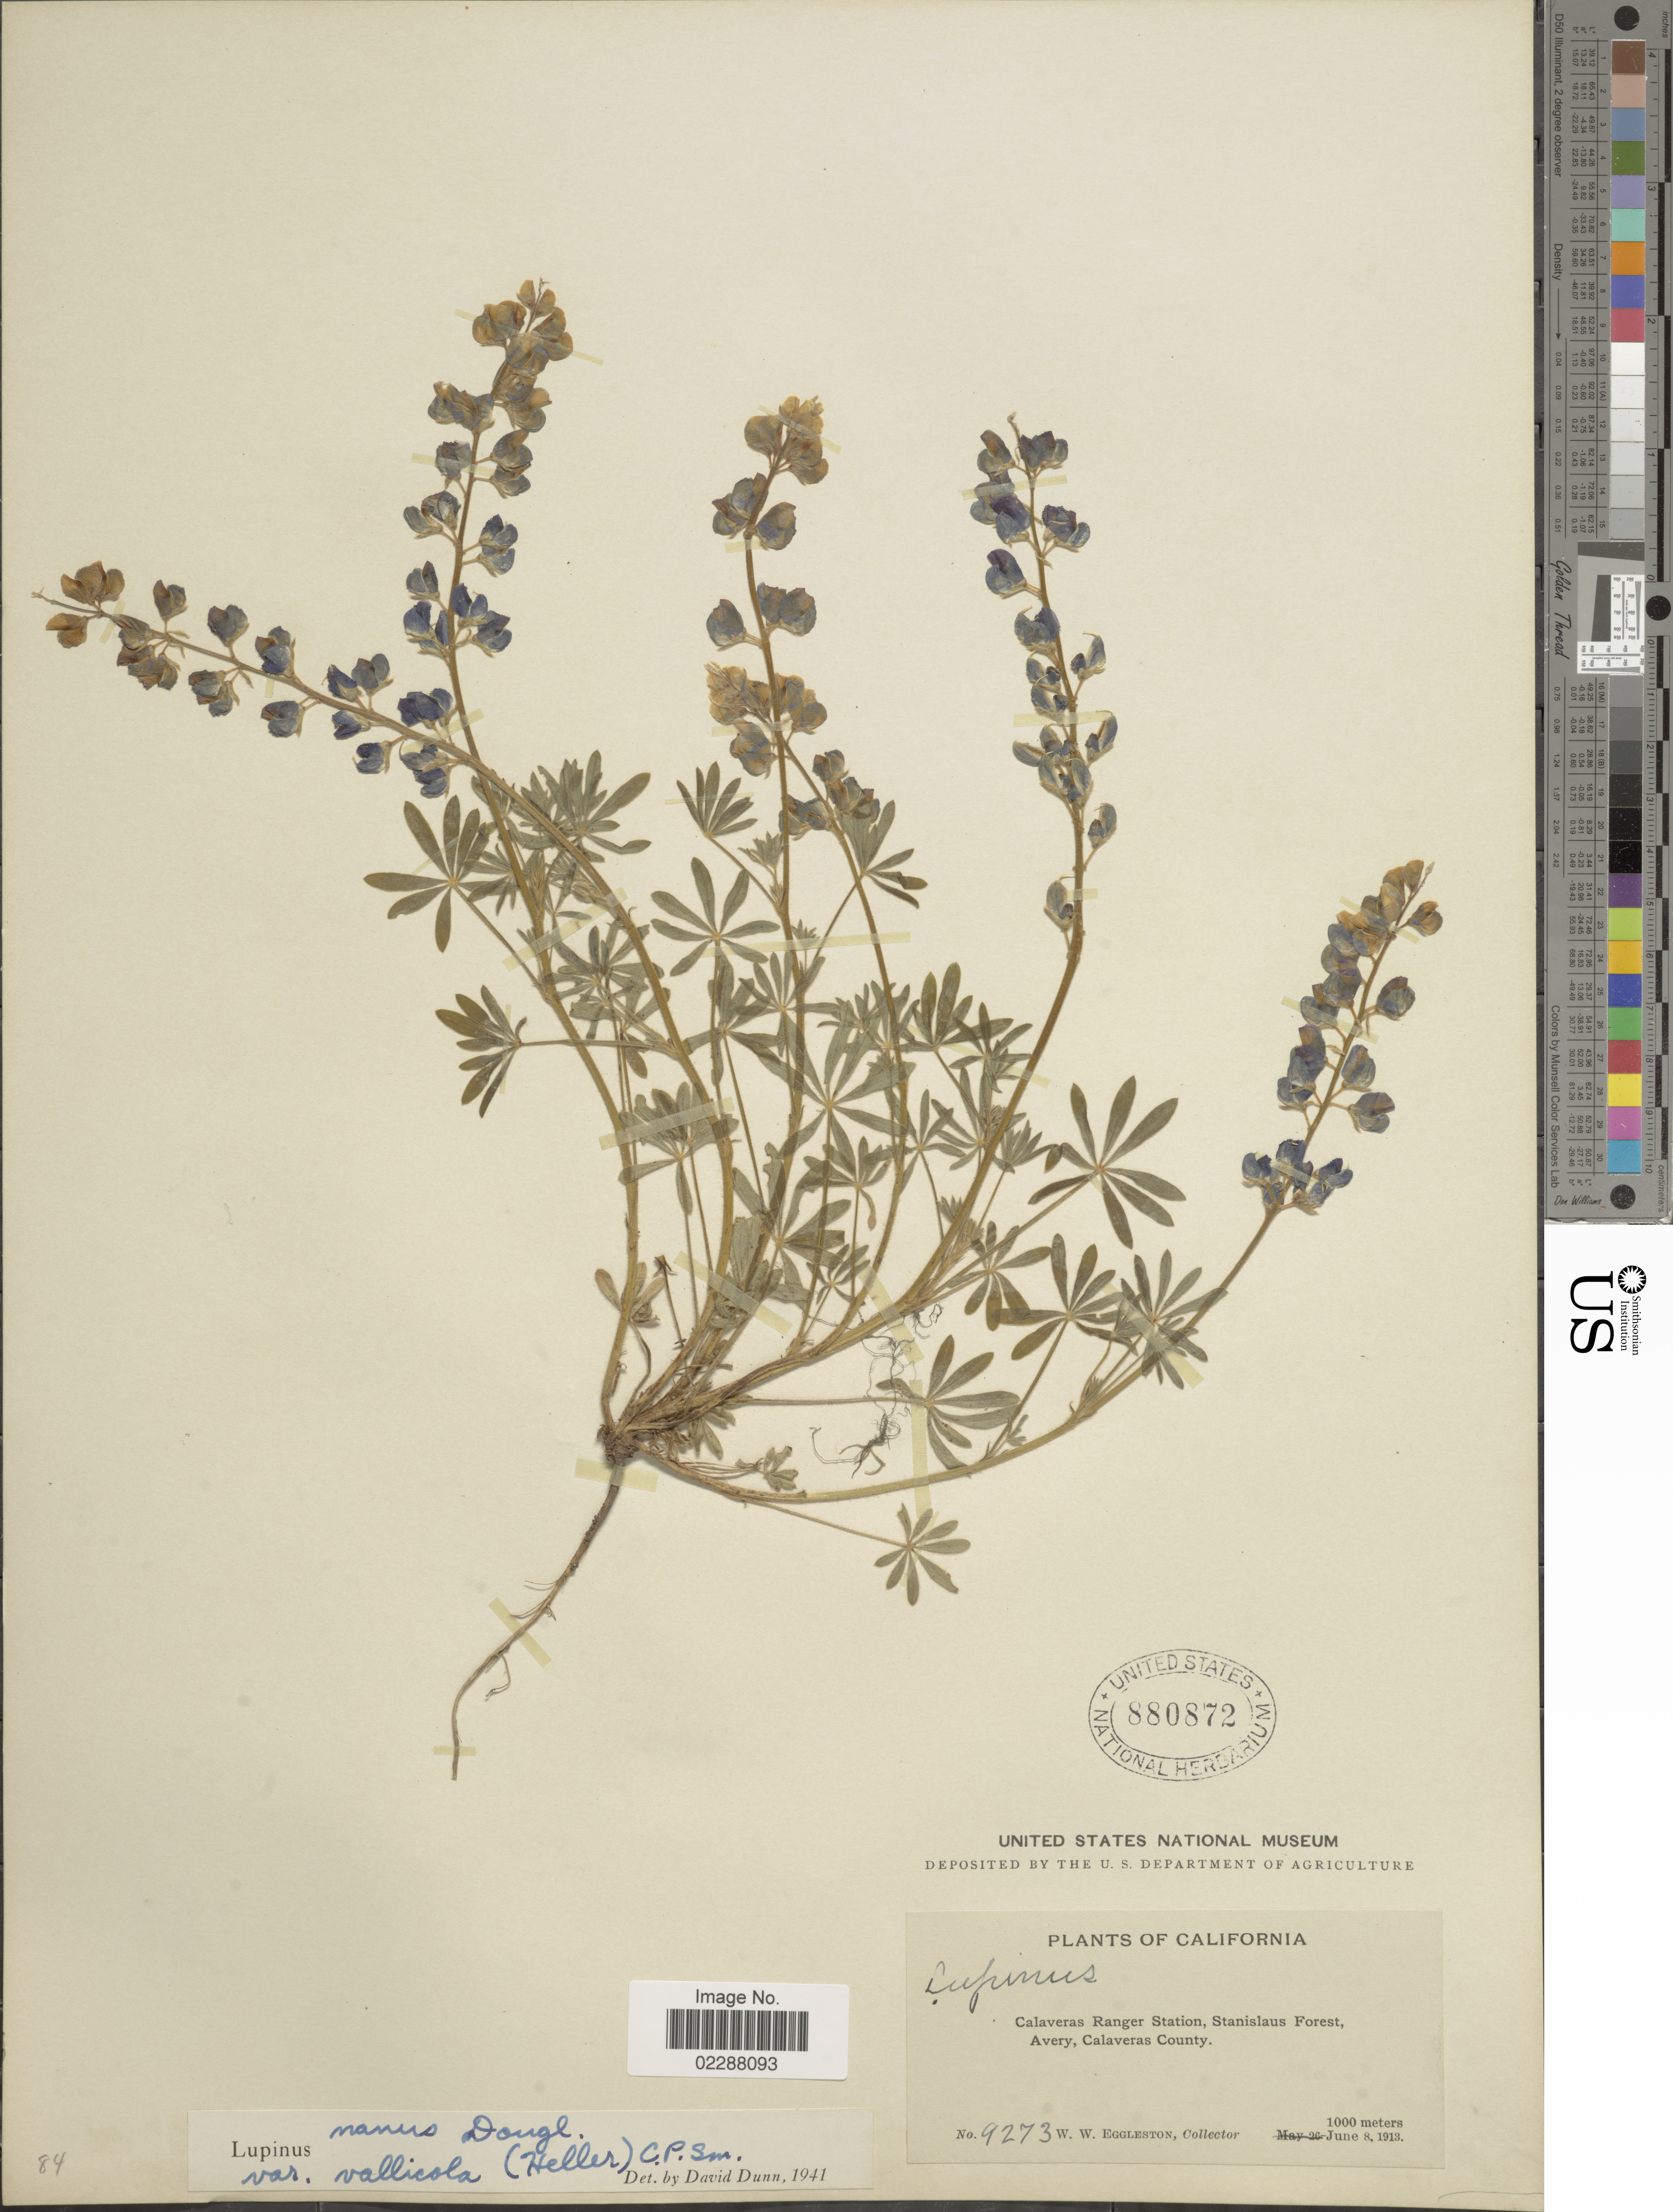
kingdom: Plantae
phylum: Tracheophyta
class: Magnoliopsida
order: Fabales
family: Fabaceae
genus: Lupinus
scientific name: Lupinus vallicola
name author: A. Heller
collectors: W. W. Eggleston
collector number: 9273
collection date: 1913-06-08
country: United States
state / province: California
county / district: Calaveras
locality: Calaveras Ranger Station, Stanislaus Forest, Avery, Calaveras County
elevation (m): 1000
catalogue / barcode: US 880872